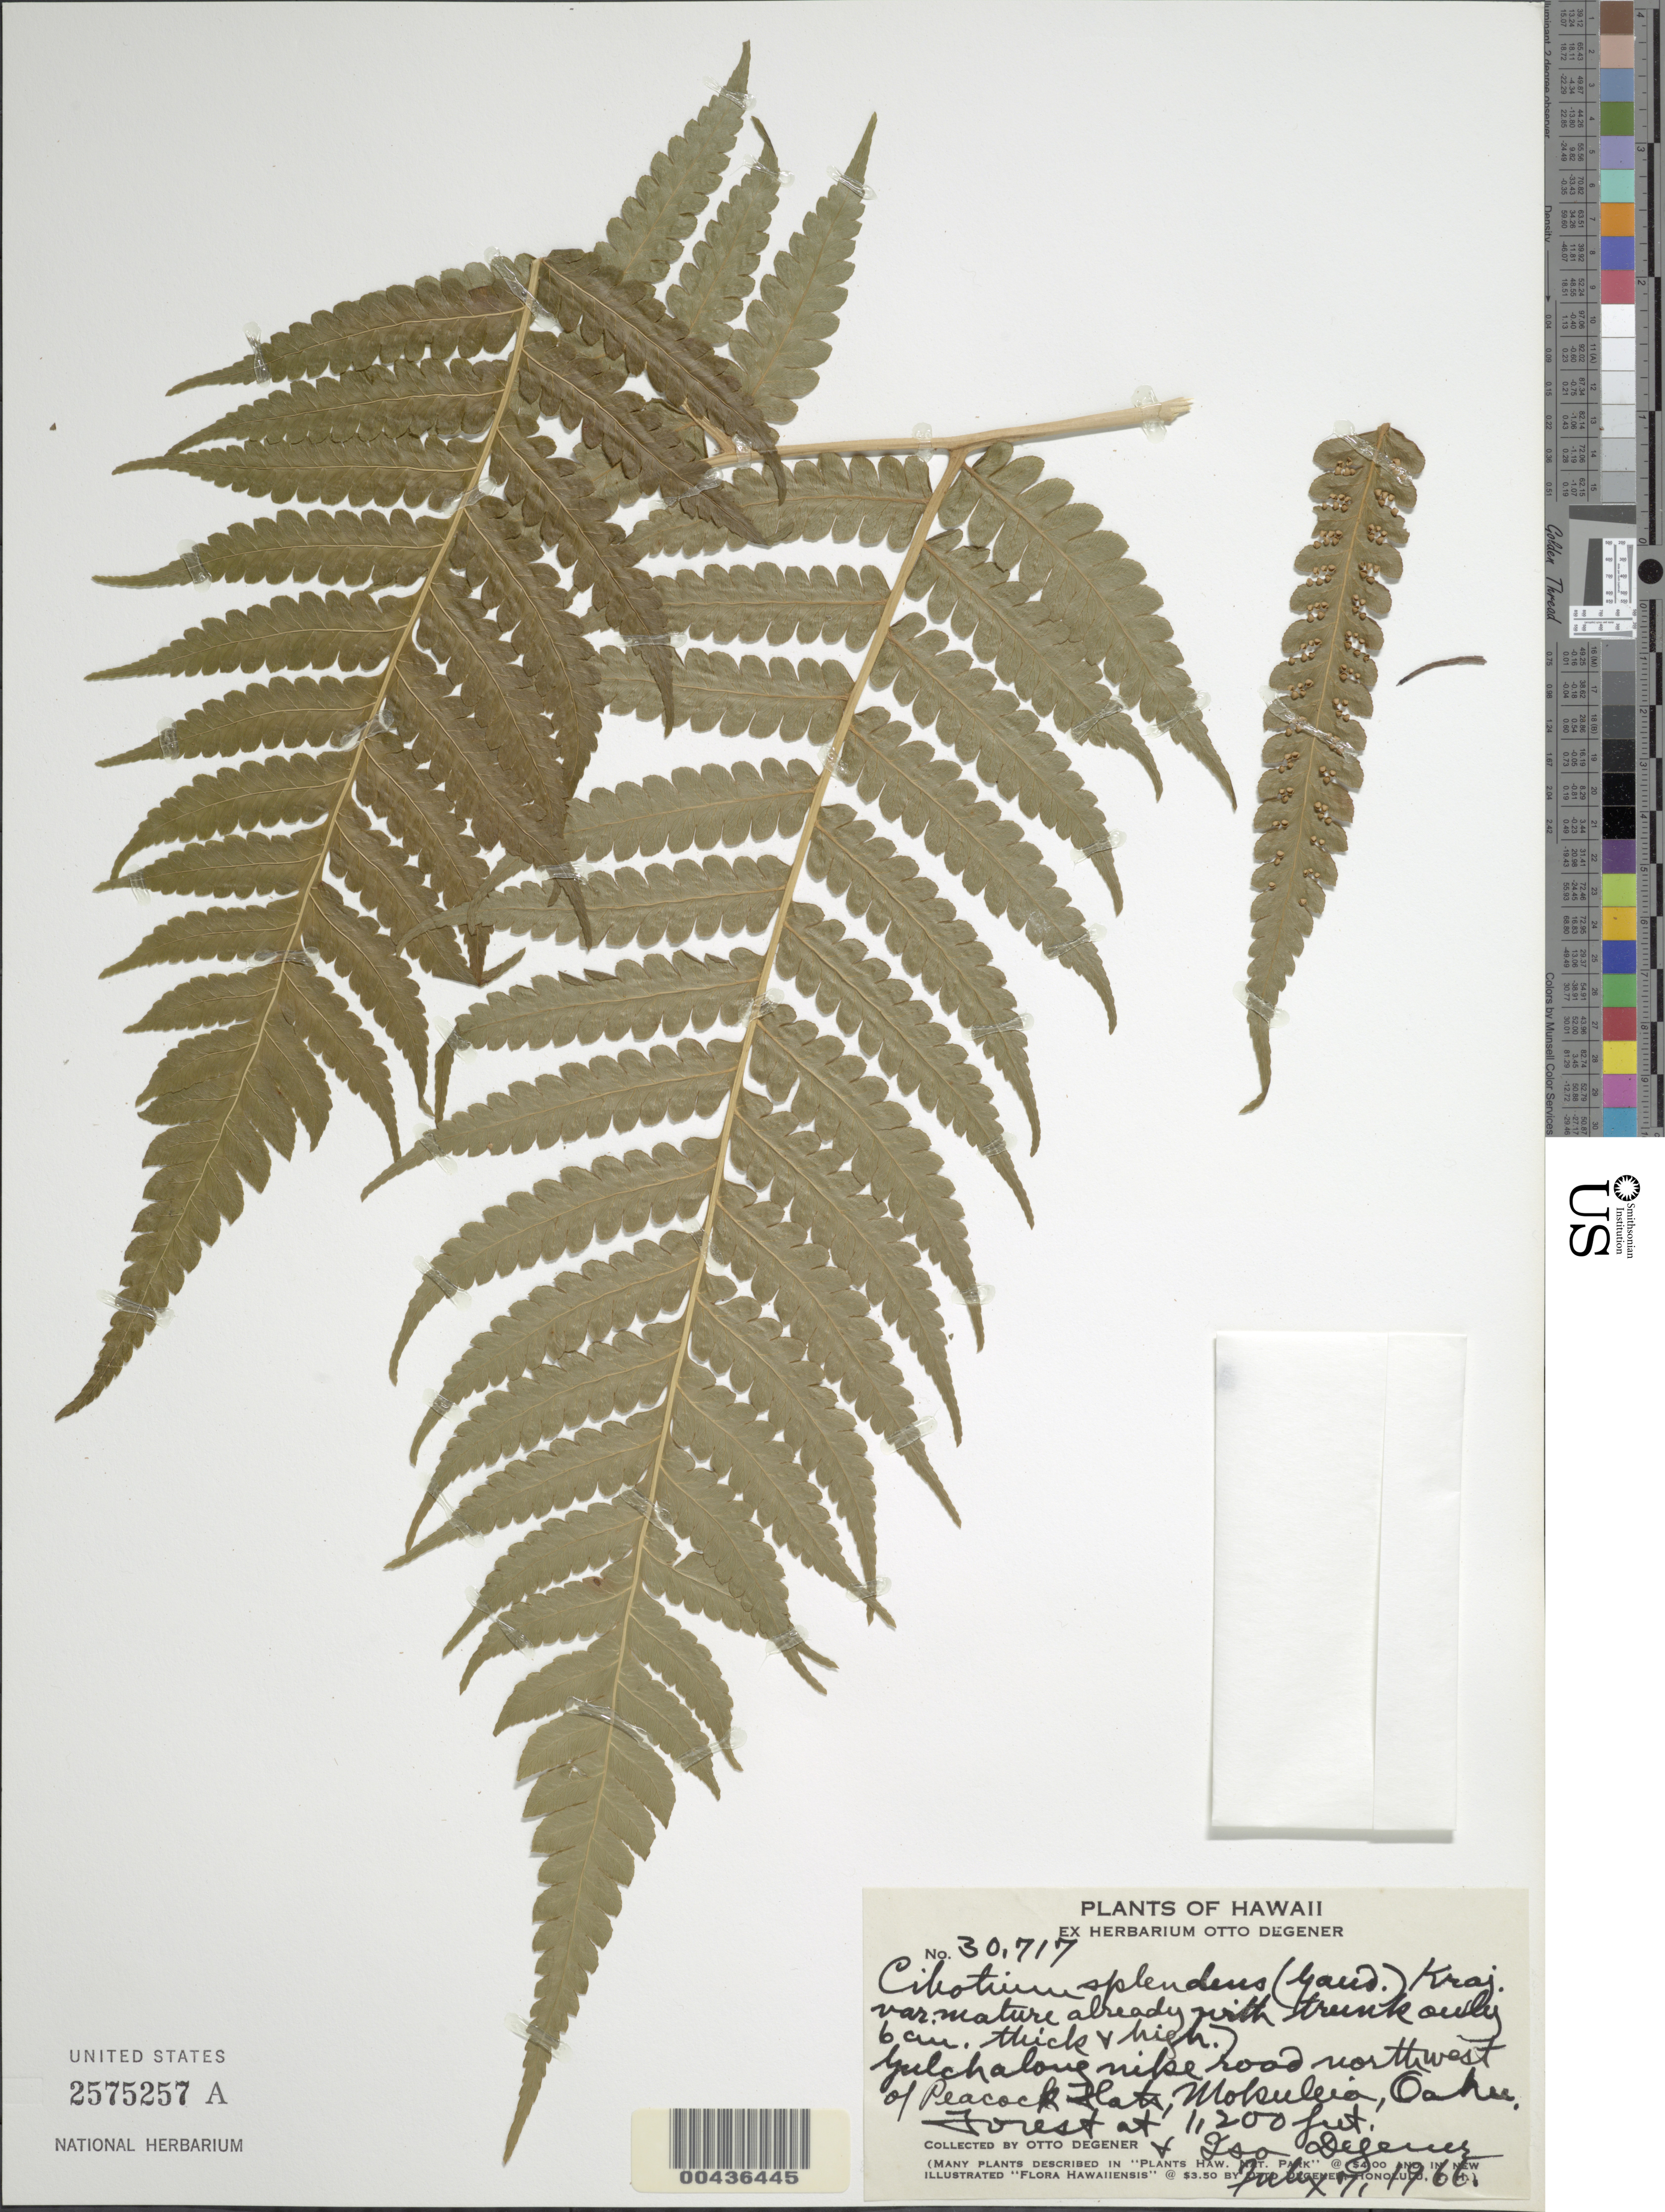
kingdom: Plantae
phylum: Tracheophyta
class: Polypodiopsida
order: Cyatheales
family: Cibotiaceae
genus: Cibotium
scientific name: Cibotium chamissoi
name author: Kaulf.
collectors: O. Degener & I. Degener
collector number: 30717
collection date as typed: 7 Jul 1966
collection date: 1966-07-07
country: United States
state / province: Hawaii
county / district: Honolulu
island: Oahu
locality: Gulch above Nike road NW of Peacock Flats, Mokuleia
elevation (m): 366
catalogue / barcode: US 2575257A